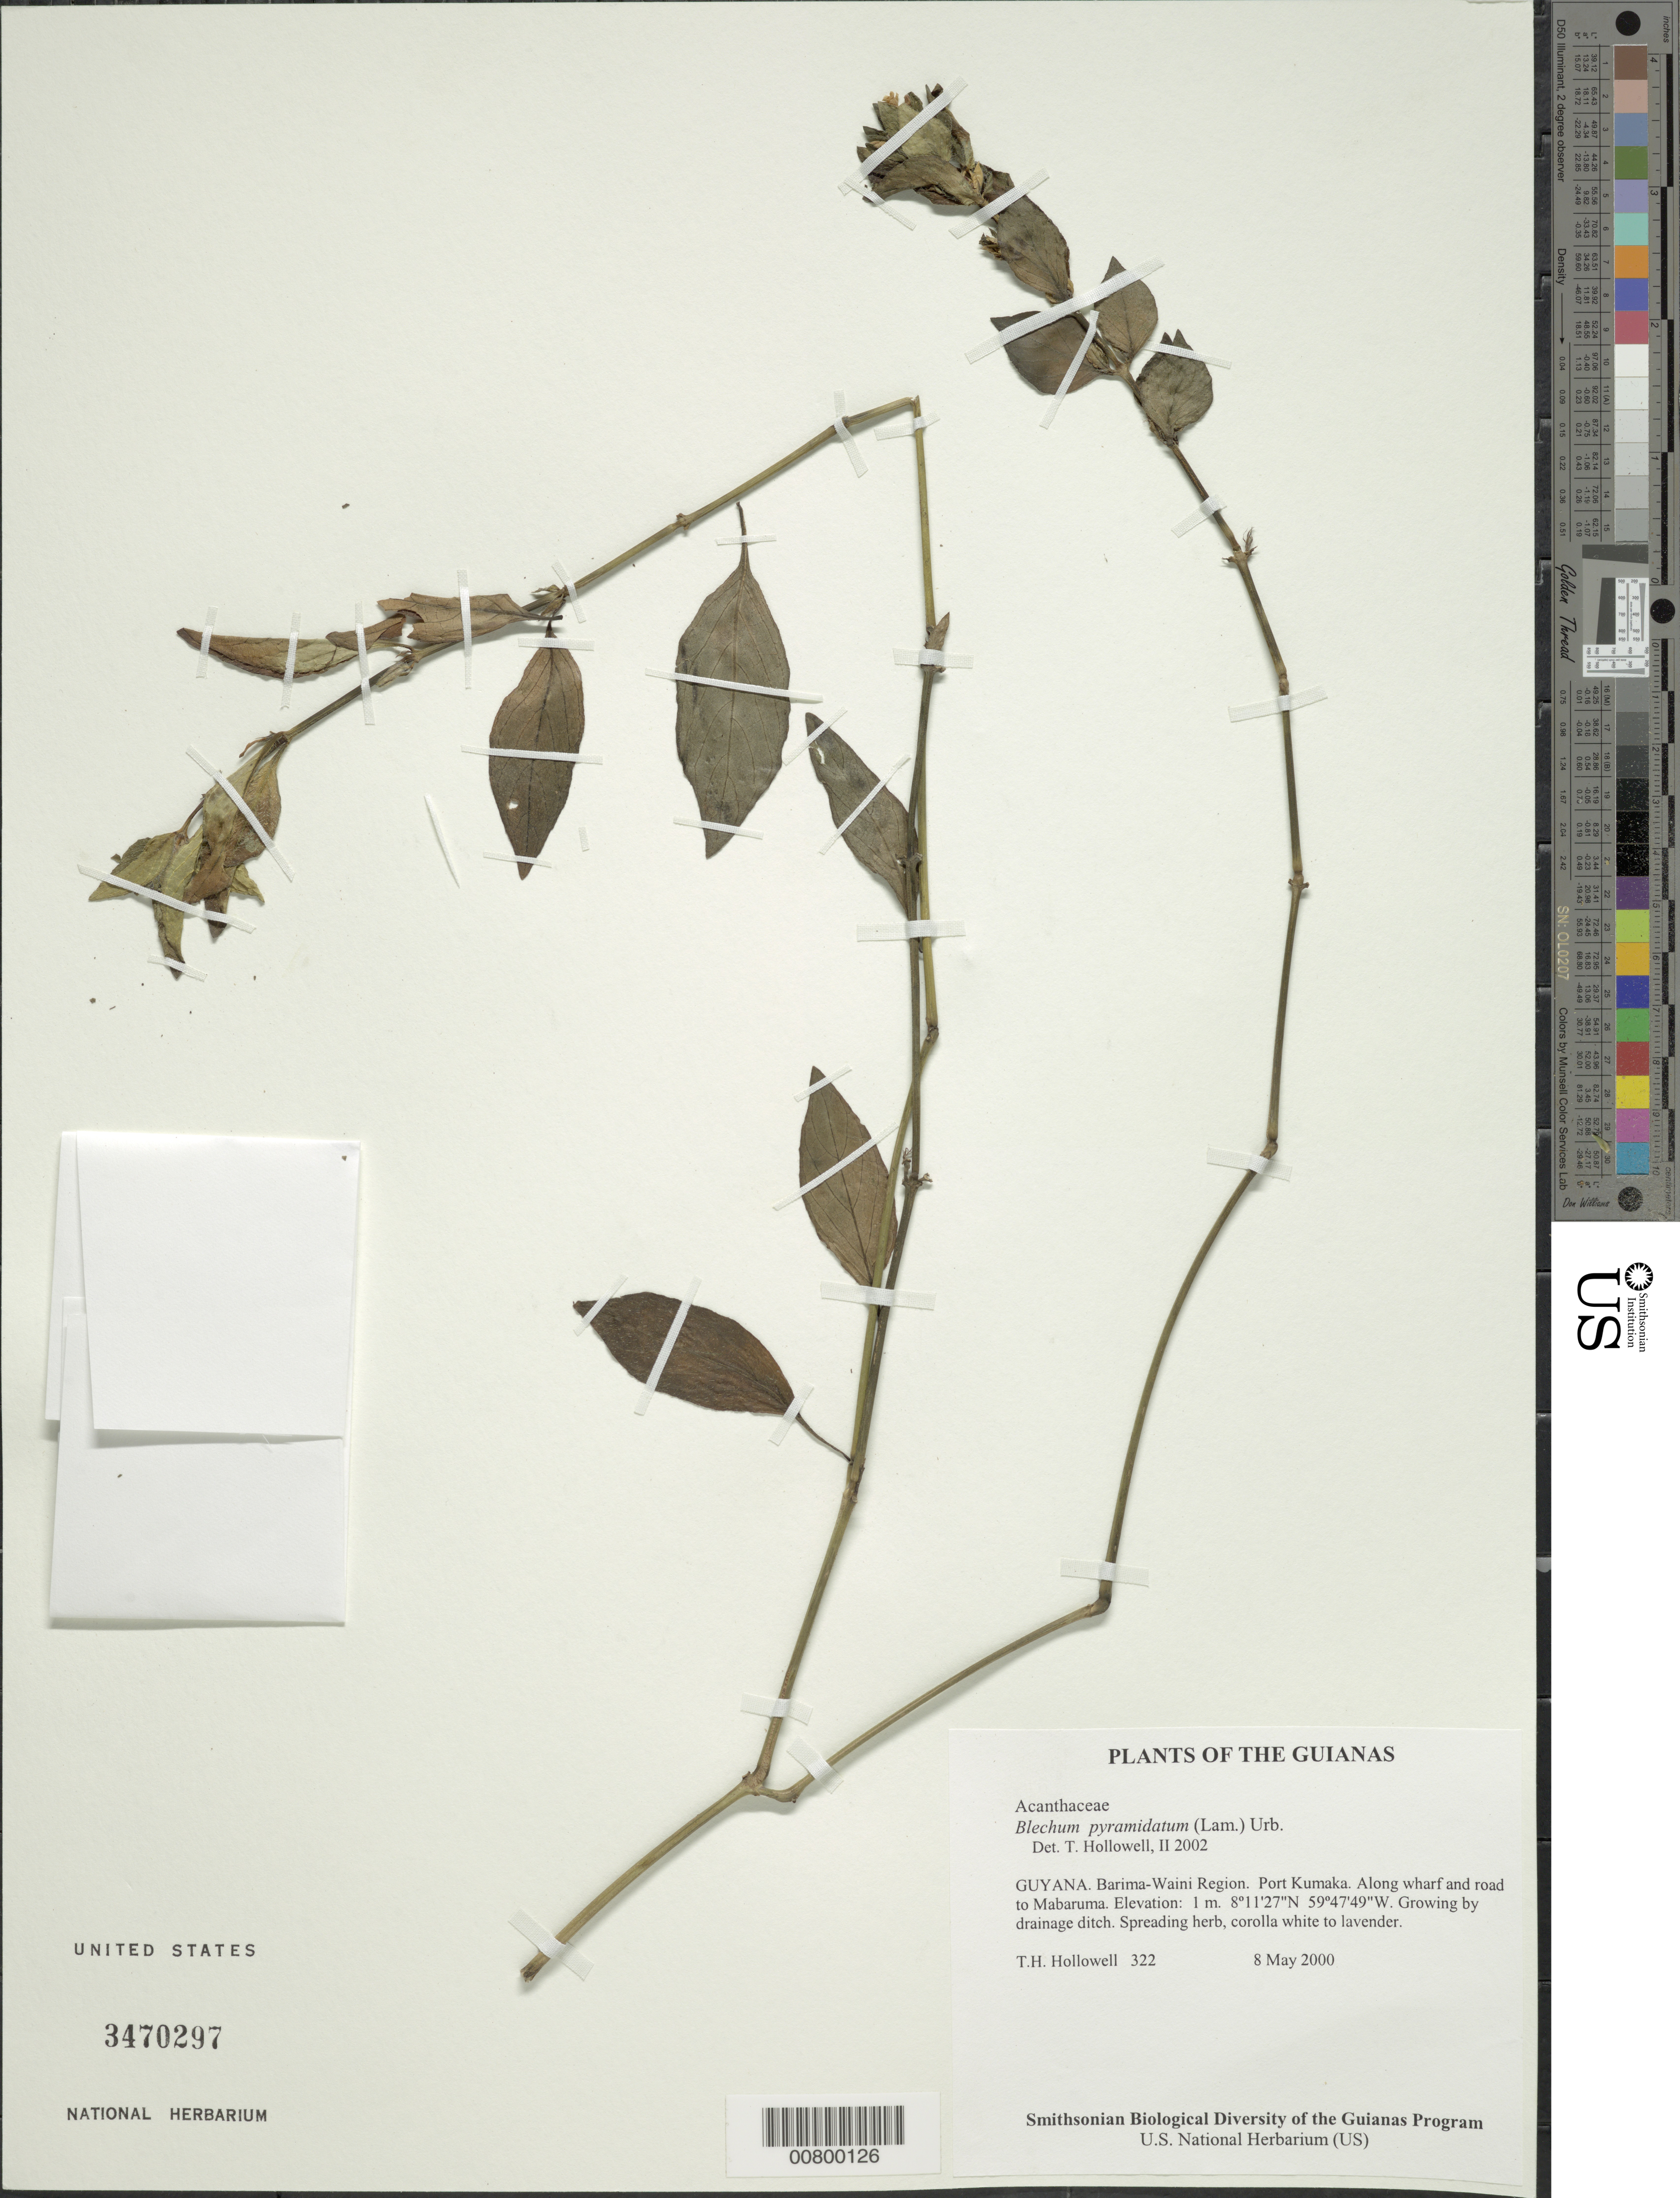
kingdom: Plantae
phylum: Tracheophyta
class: Magnoliopsida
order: Lamiales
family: Acanthaceae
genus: Blechum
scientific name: Blechum pyramidatum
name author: (Lam.) Urb.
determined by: Hollowell, T. H., (BOT), Smithsonian Institution - National Museum of Natural History (UNITED STATES)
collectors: T. Hollowell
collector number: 322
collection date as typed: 8 May 2000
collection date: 2000-05-08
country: Guyana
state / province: Barima-Waini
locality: Port Kumaka. Along wharf and road to Mabaruma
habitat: Growing by drainage ditch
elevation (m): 3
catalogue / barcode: US 3470297